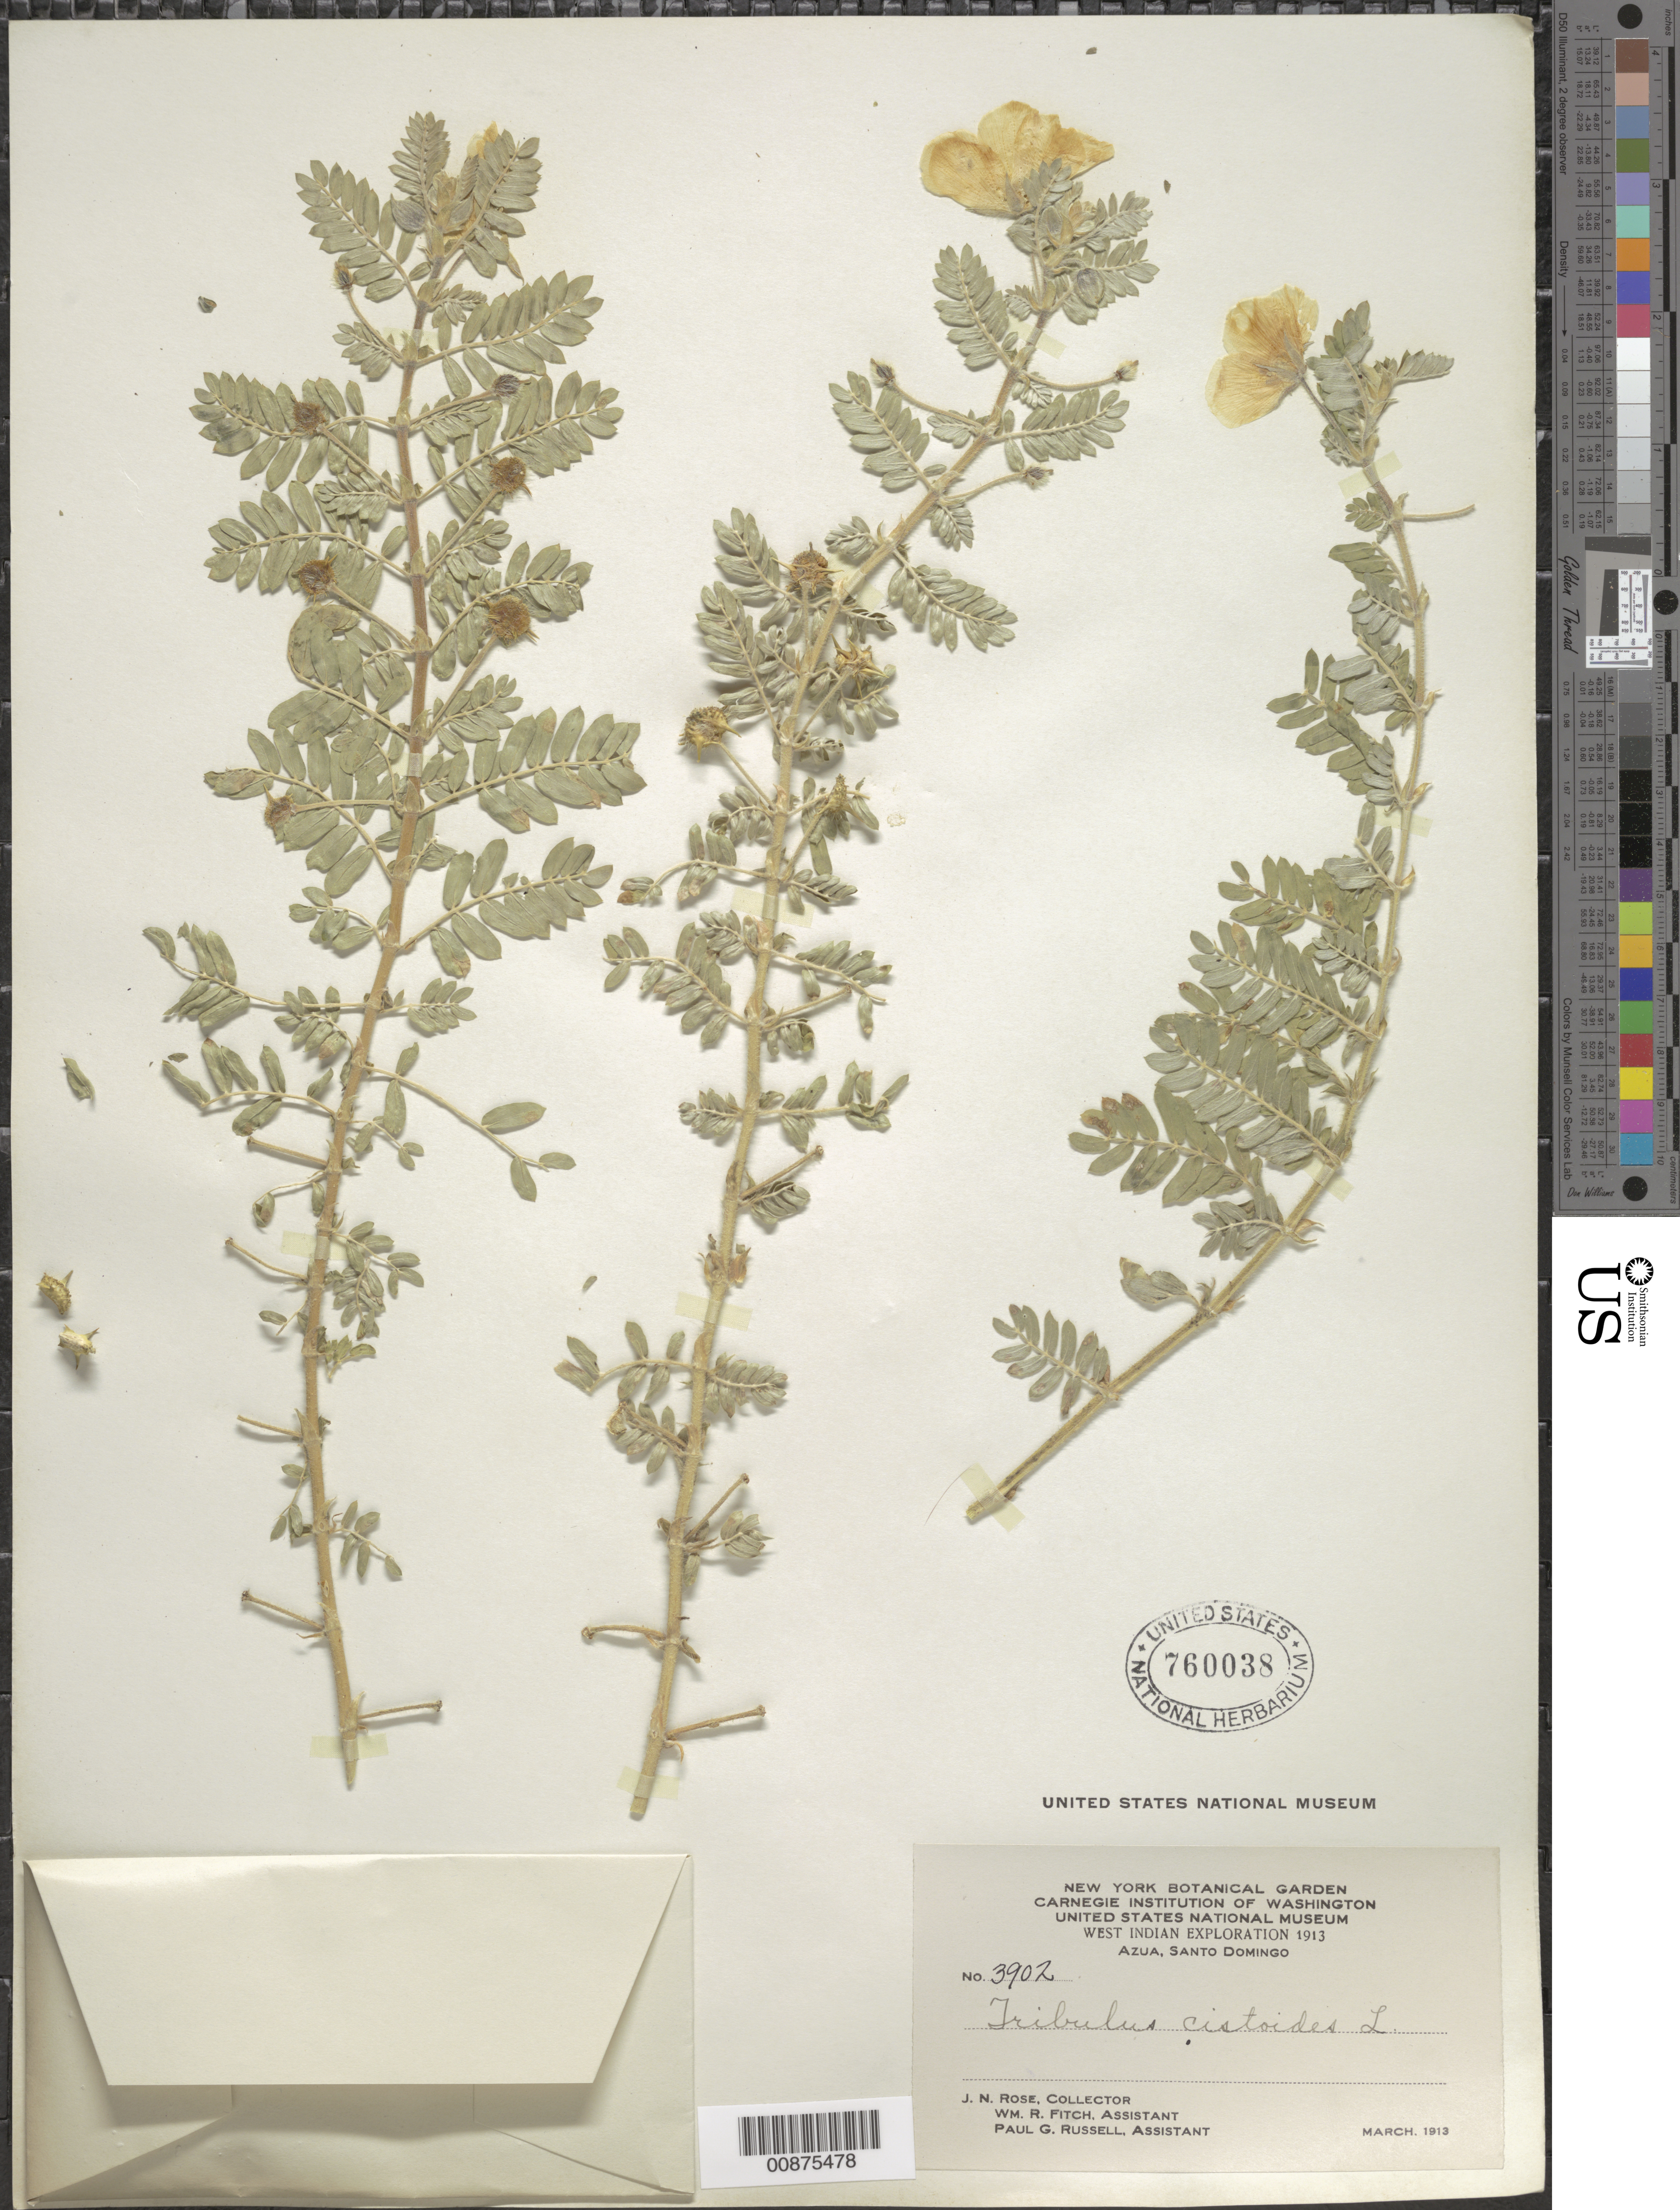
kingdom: Plantae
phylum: Tracheophyta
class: Magnoliopsida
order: Zygophyllales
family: Zygophyllaceae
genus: Tribulus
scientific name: Tribulus cistoides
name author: L.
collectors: J. N. Rose, W. R. Fitch & P. G. Russell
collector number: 3902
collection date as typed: Mar 1913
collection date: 1913-03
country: Dominican Republic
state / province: Azua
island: Hispaniola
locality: Azua, Santo Domingo.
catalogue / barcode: US 760038